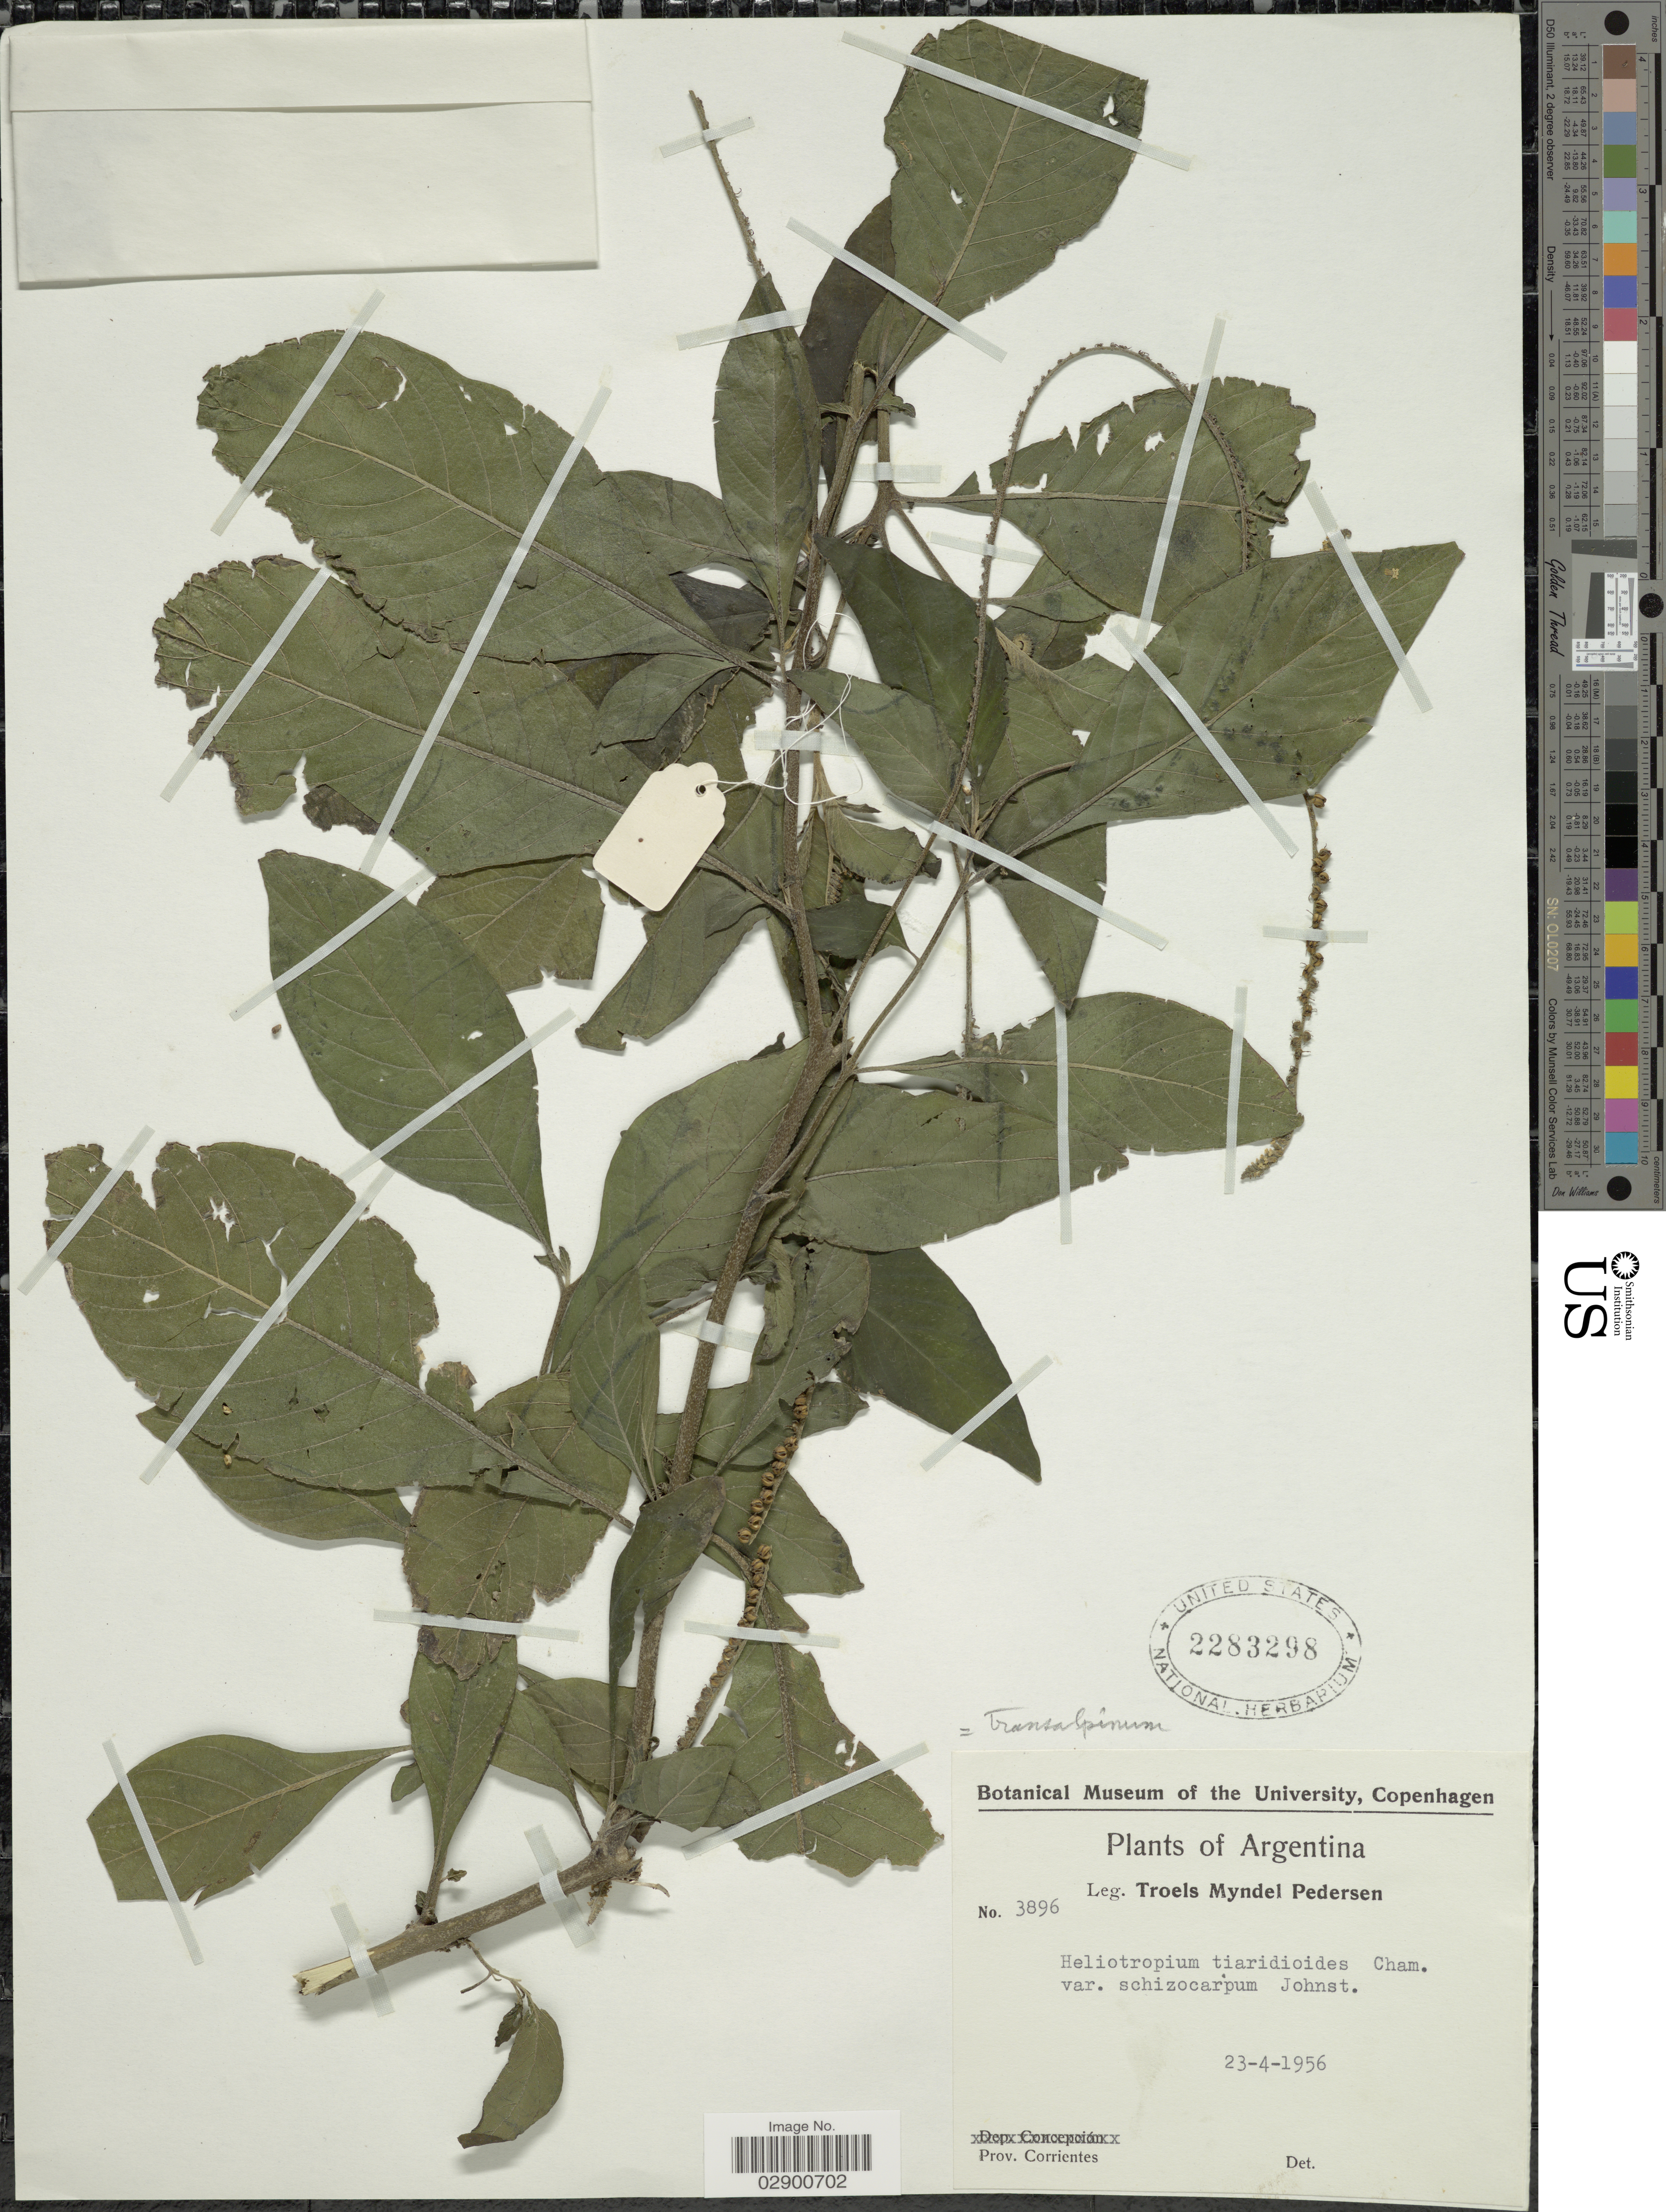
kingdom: Plantae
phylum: Tracheophyta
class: Magnoliopsida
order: Boraginales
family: Heliotropiaceae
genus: Heliotropium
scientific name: Heliotropium transalpinum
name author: Vell.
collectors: T. Pederson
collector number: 3896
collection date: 1956-04-23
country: Argentina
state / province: Corrientes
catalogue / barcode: US 2283298